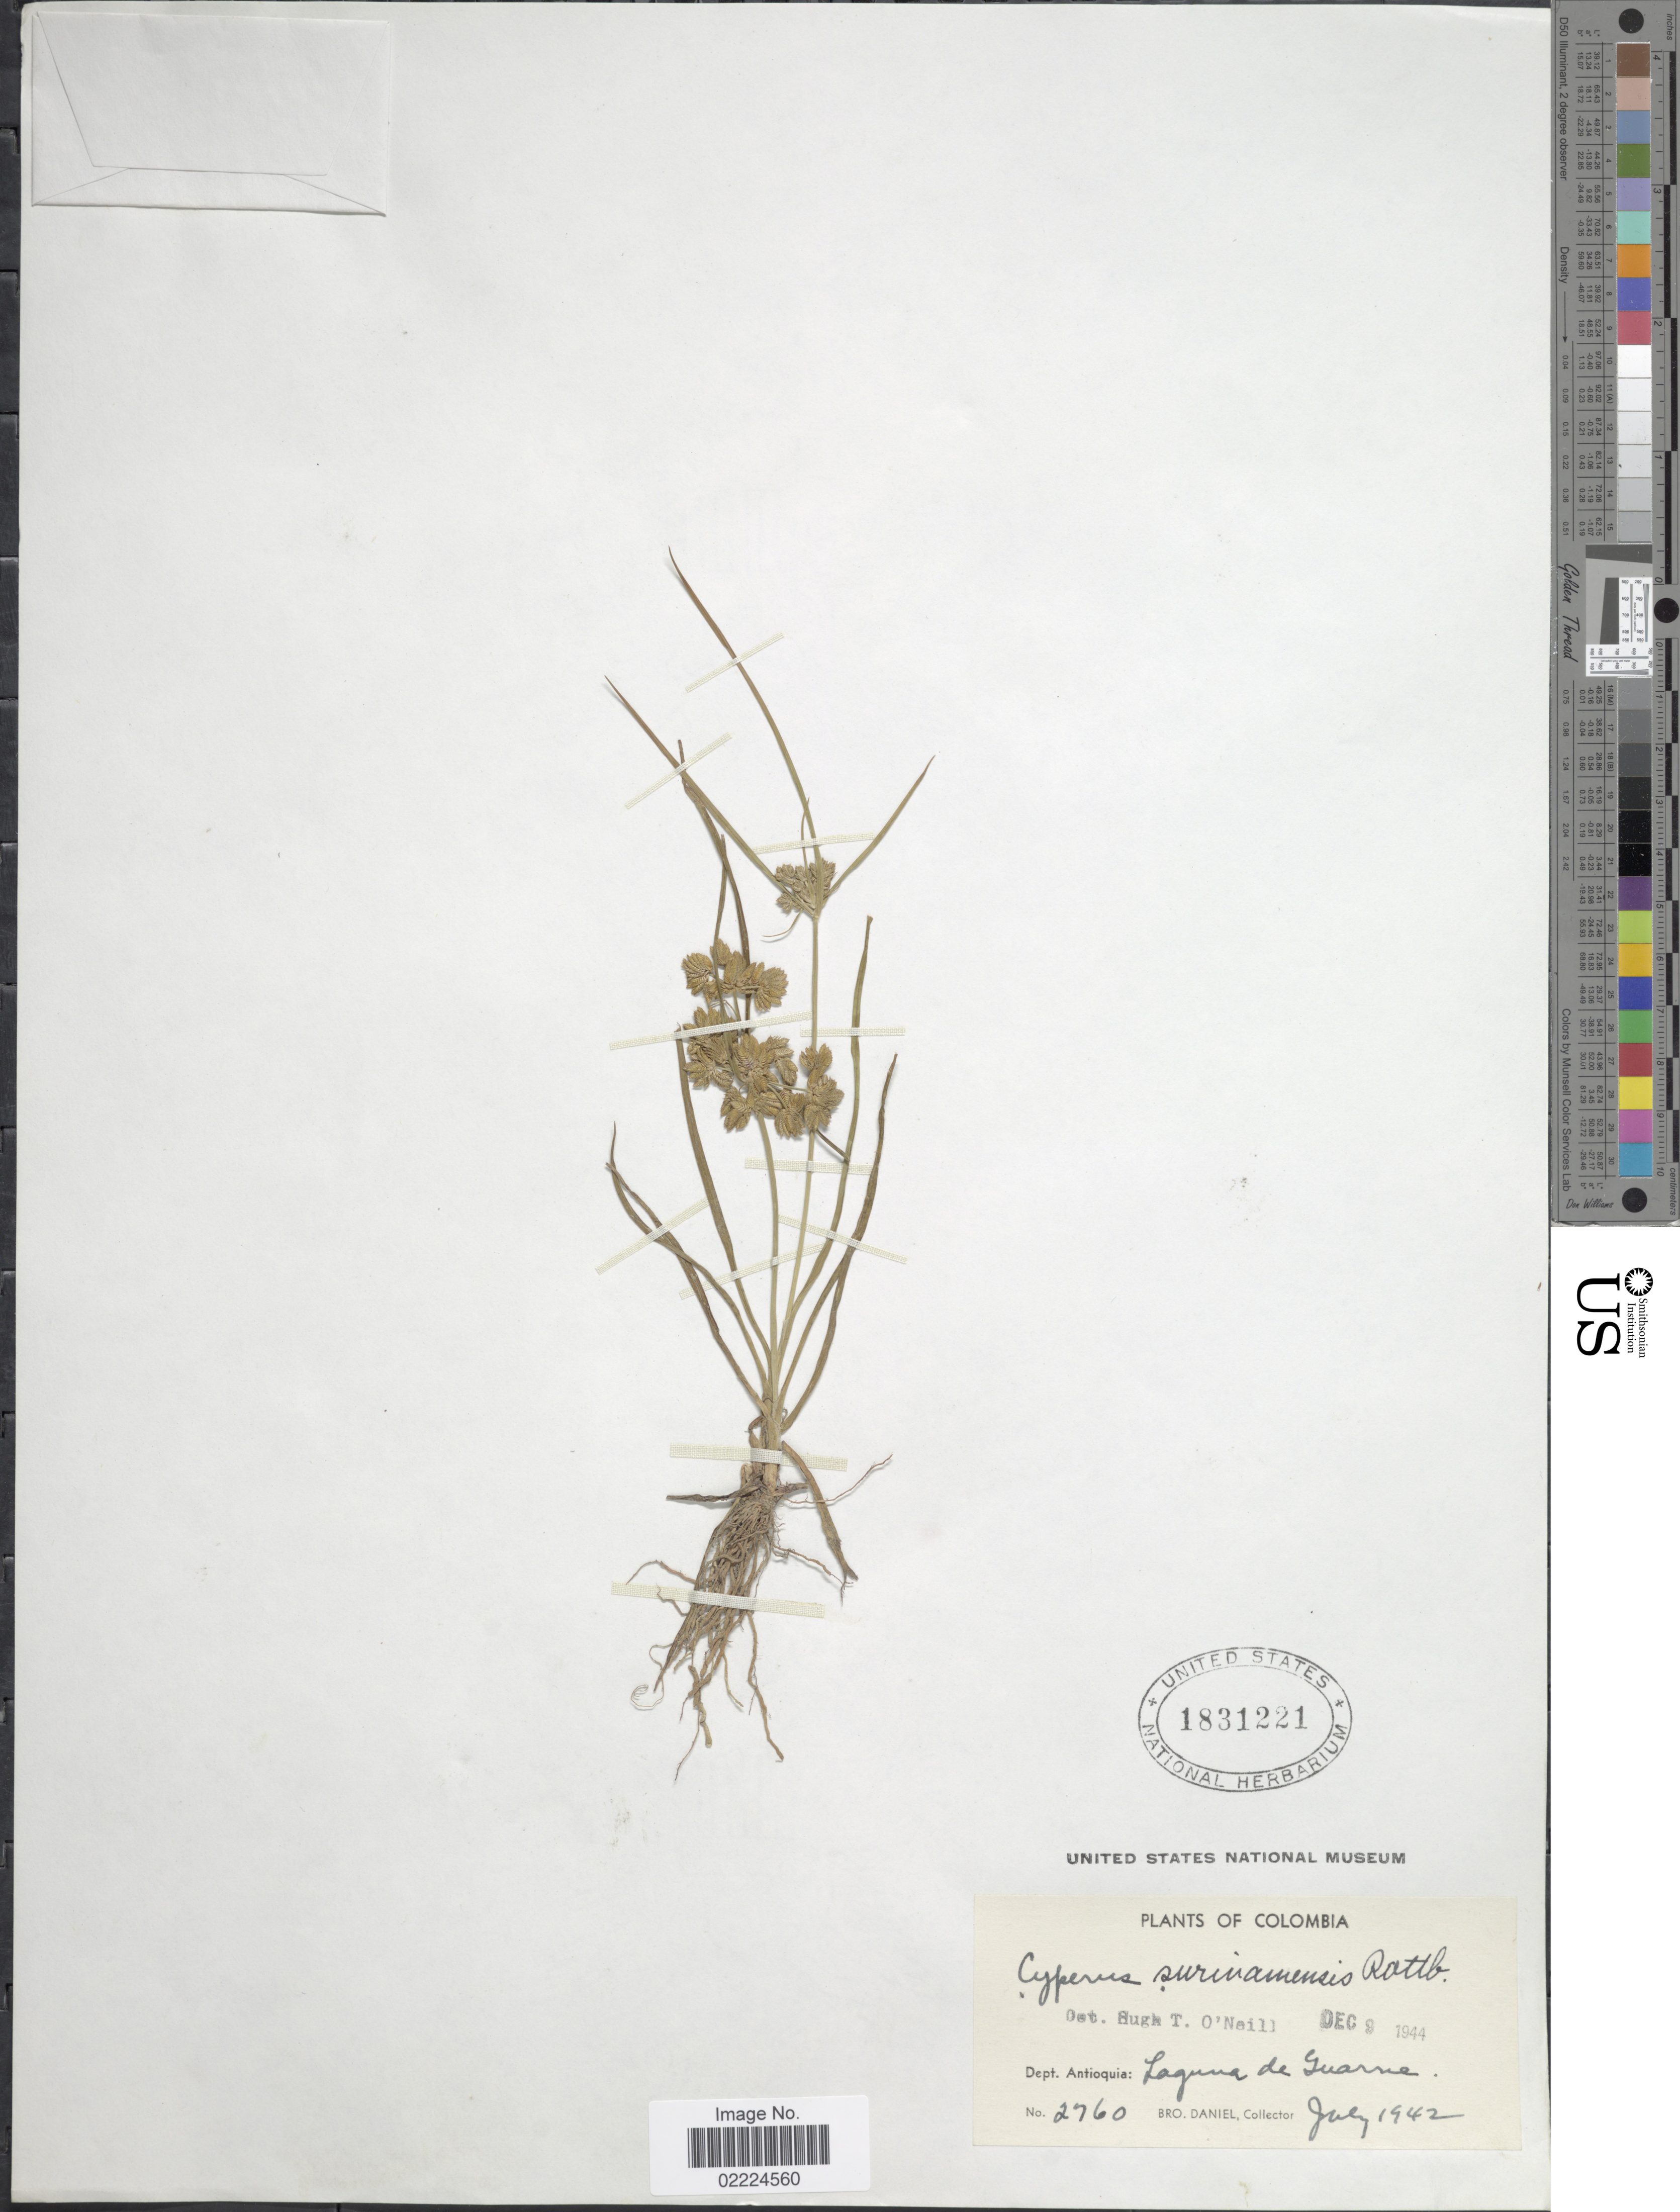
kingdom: Plantae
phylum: Tracheophyta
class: Liliopsida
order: Poales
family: Cyperaceae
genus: Cyperus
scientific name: Cyperus surinamensis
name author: Rottb.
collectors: Bro. Daniel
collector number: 2760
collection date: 1942-07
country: Colombia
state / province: Antioquia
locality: Dept. Antioquia: Laguna de Guarne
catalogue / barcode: US 1831221